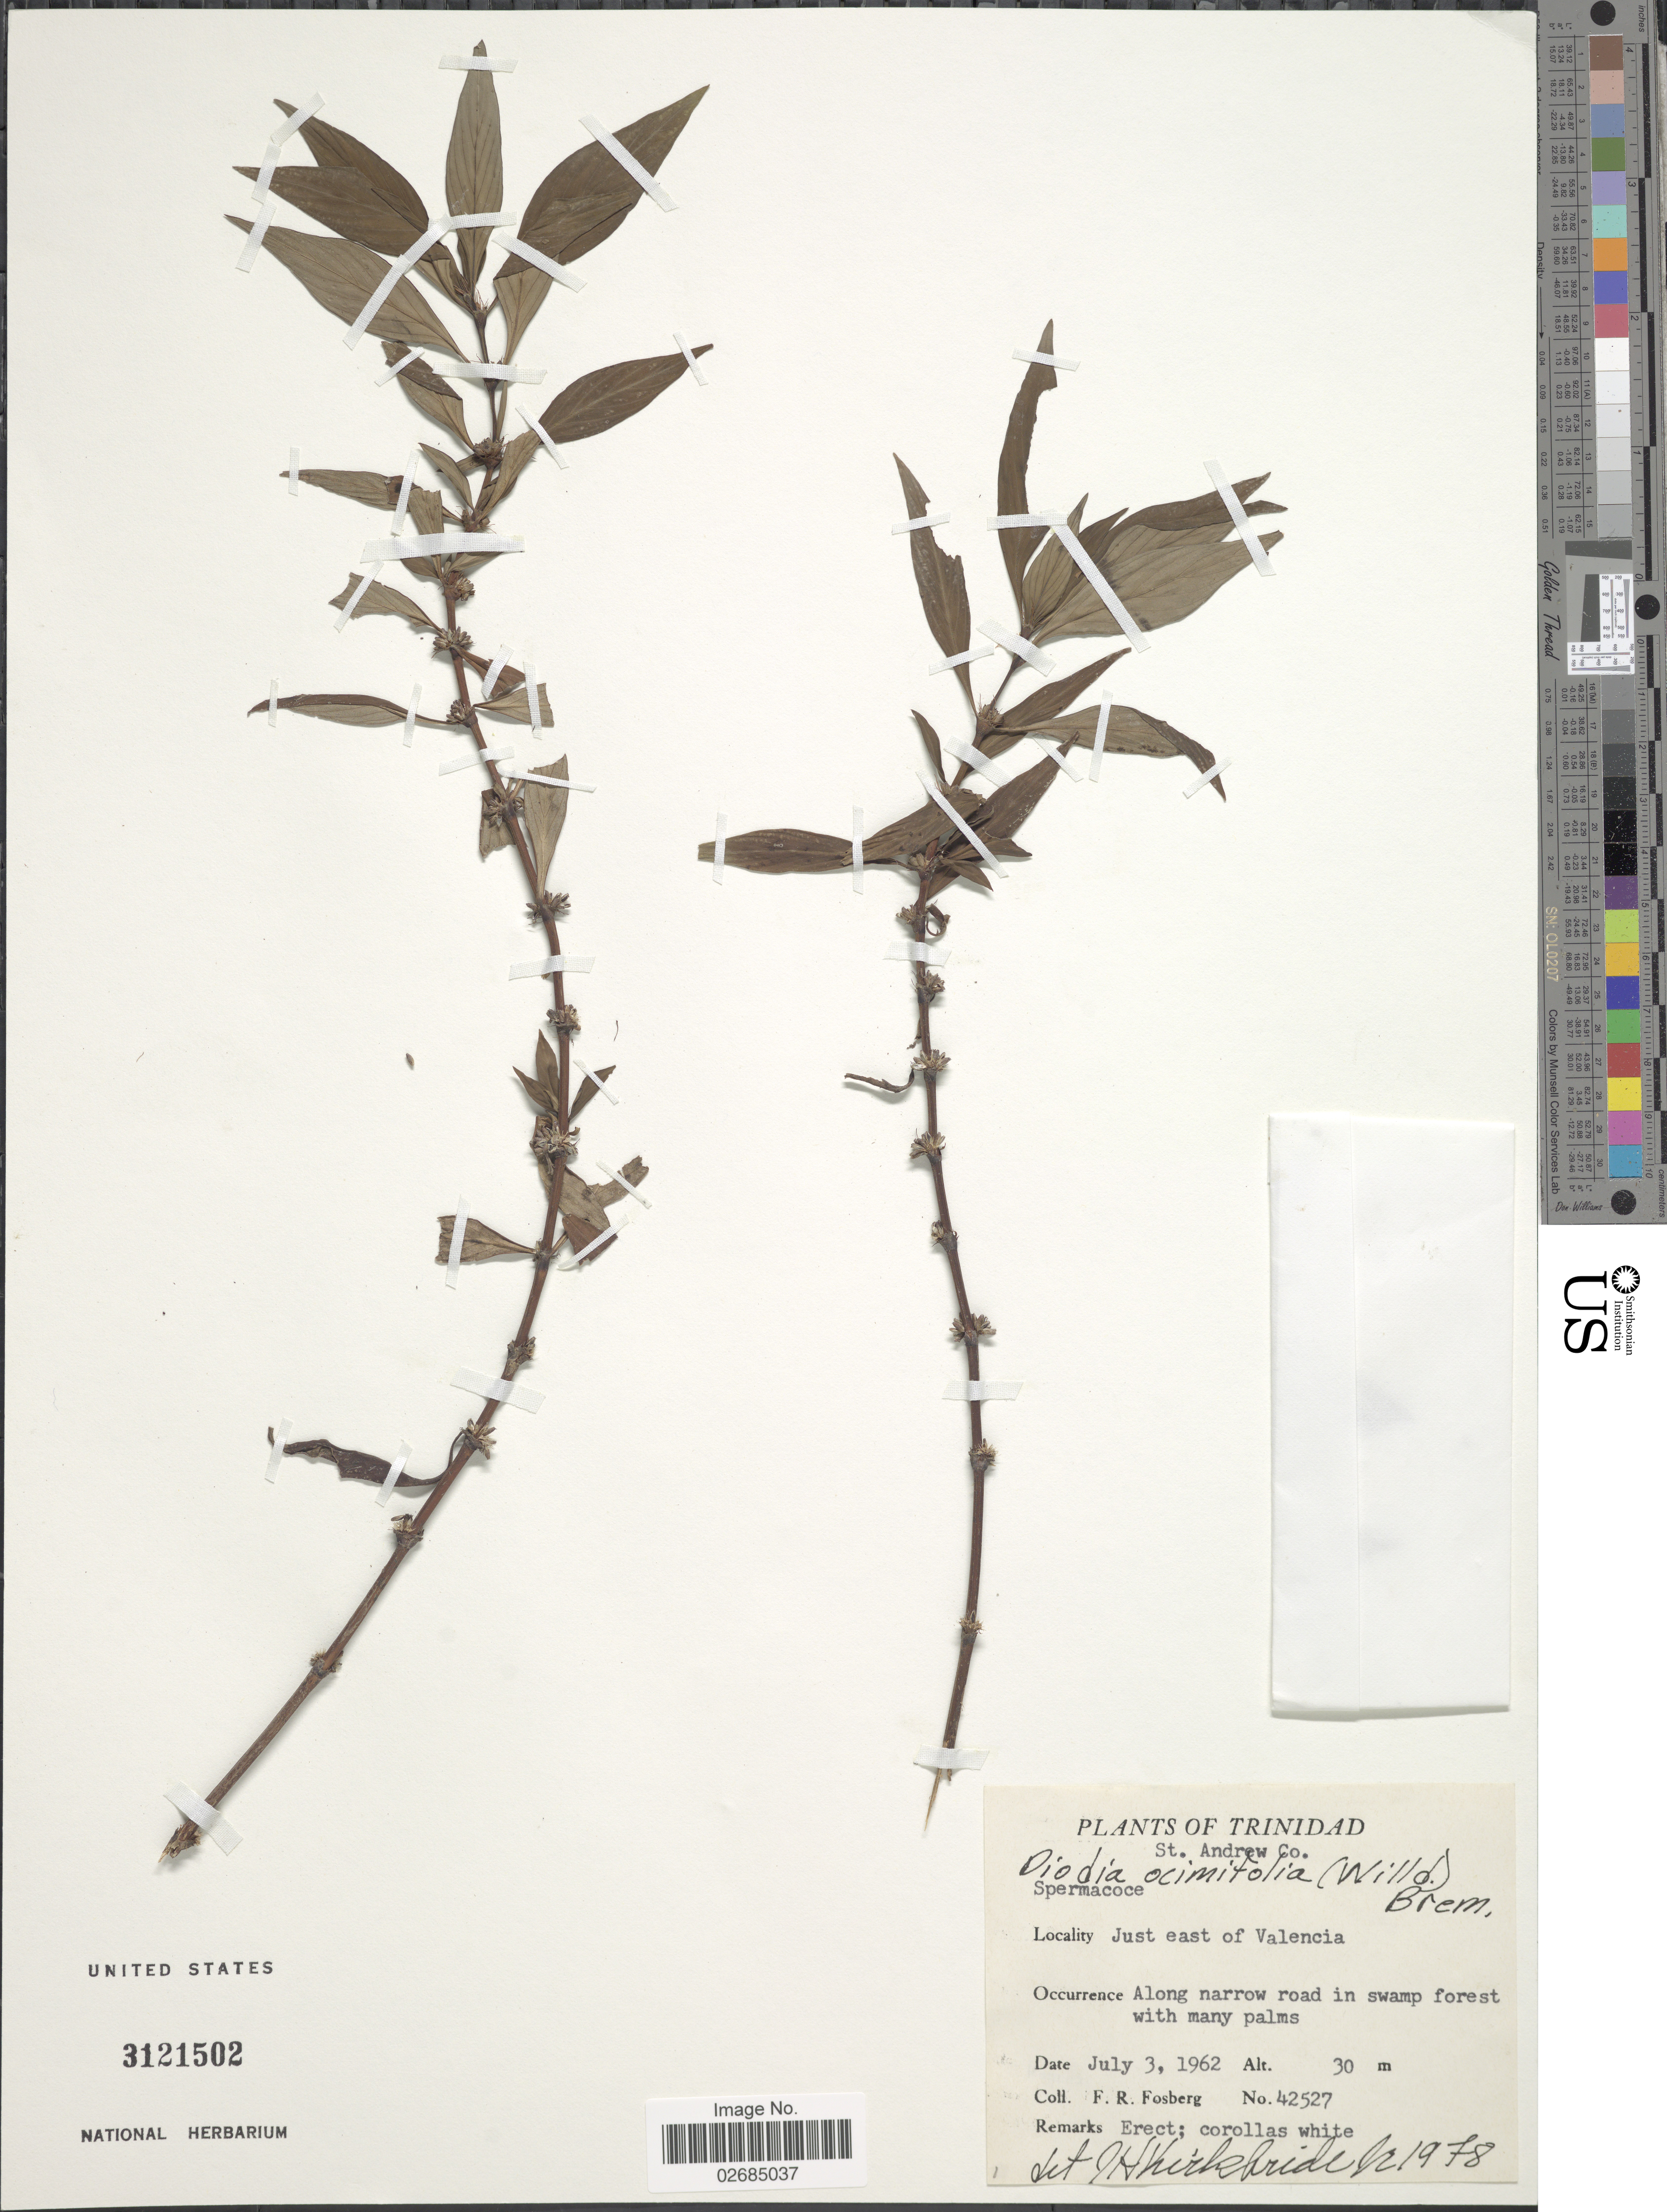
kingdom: Plantae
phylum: Tracheophyta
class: Magnoliopsida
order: Gentianales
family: Rubiaceae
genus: Diodia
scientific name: Diodia ocimifolia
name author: (Willd. ex Roem. & Schult.) Bremek.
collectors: F. R. Fosberg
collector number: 42527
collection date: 1962-07-03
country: Trinidad and Tobago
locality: Trinidad. St. Andrew Co. Just east of Valencia.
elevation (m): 30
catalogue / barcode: US 3121502